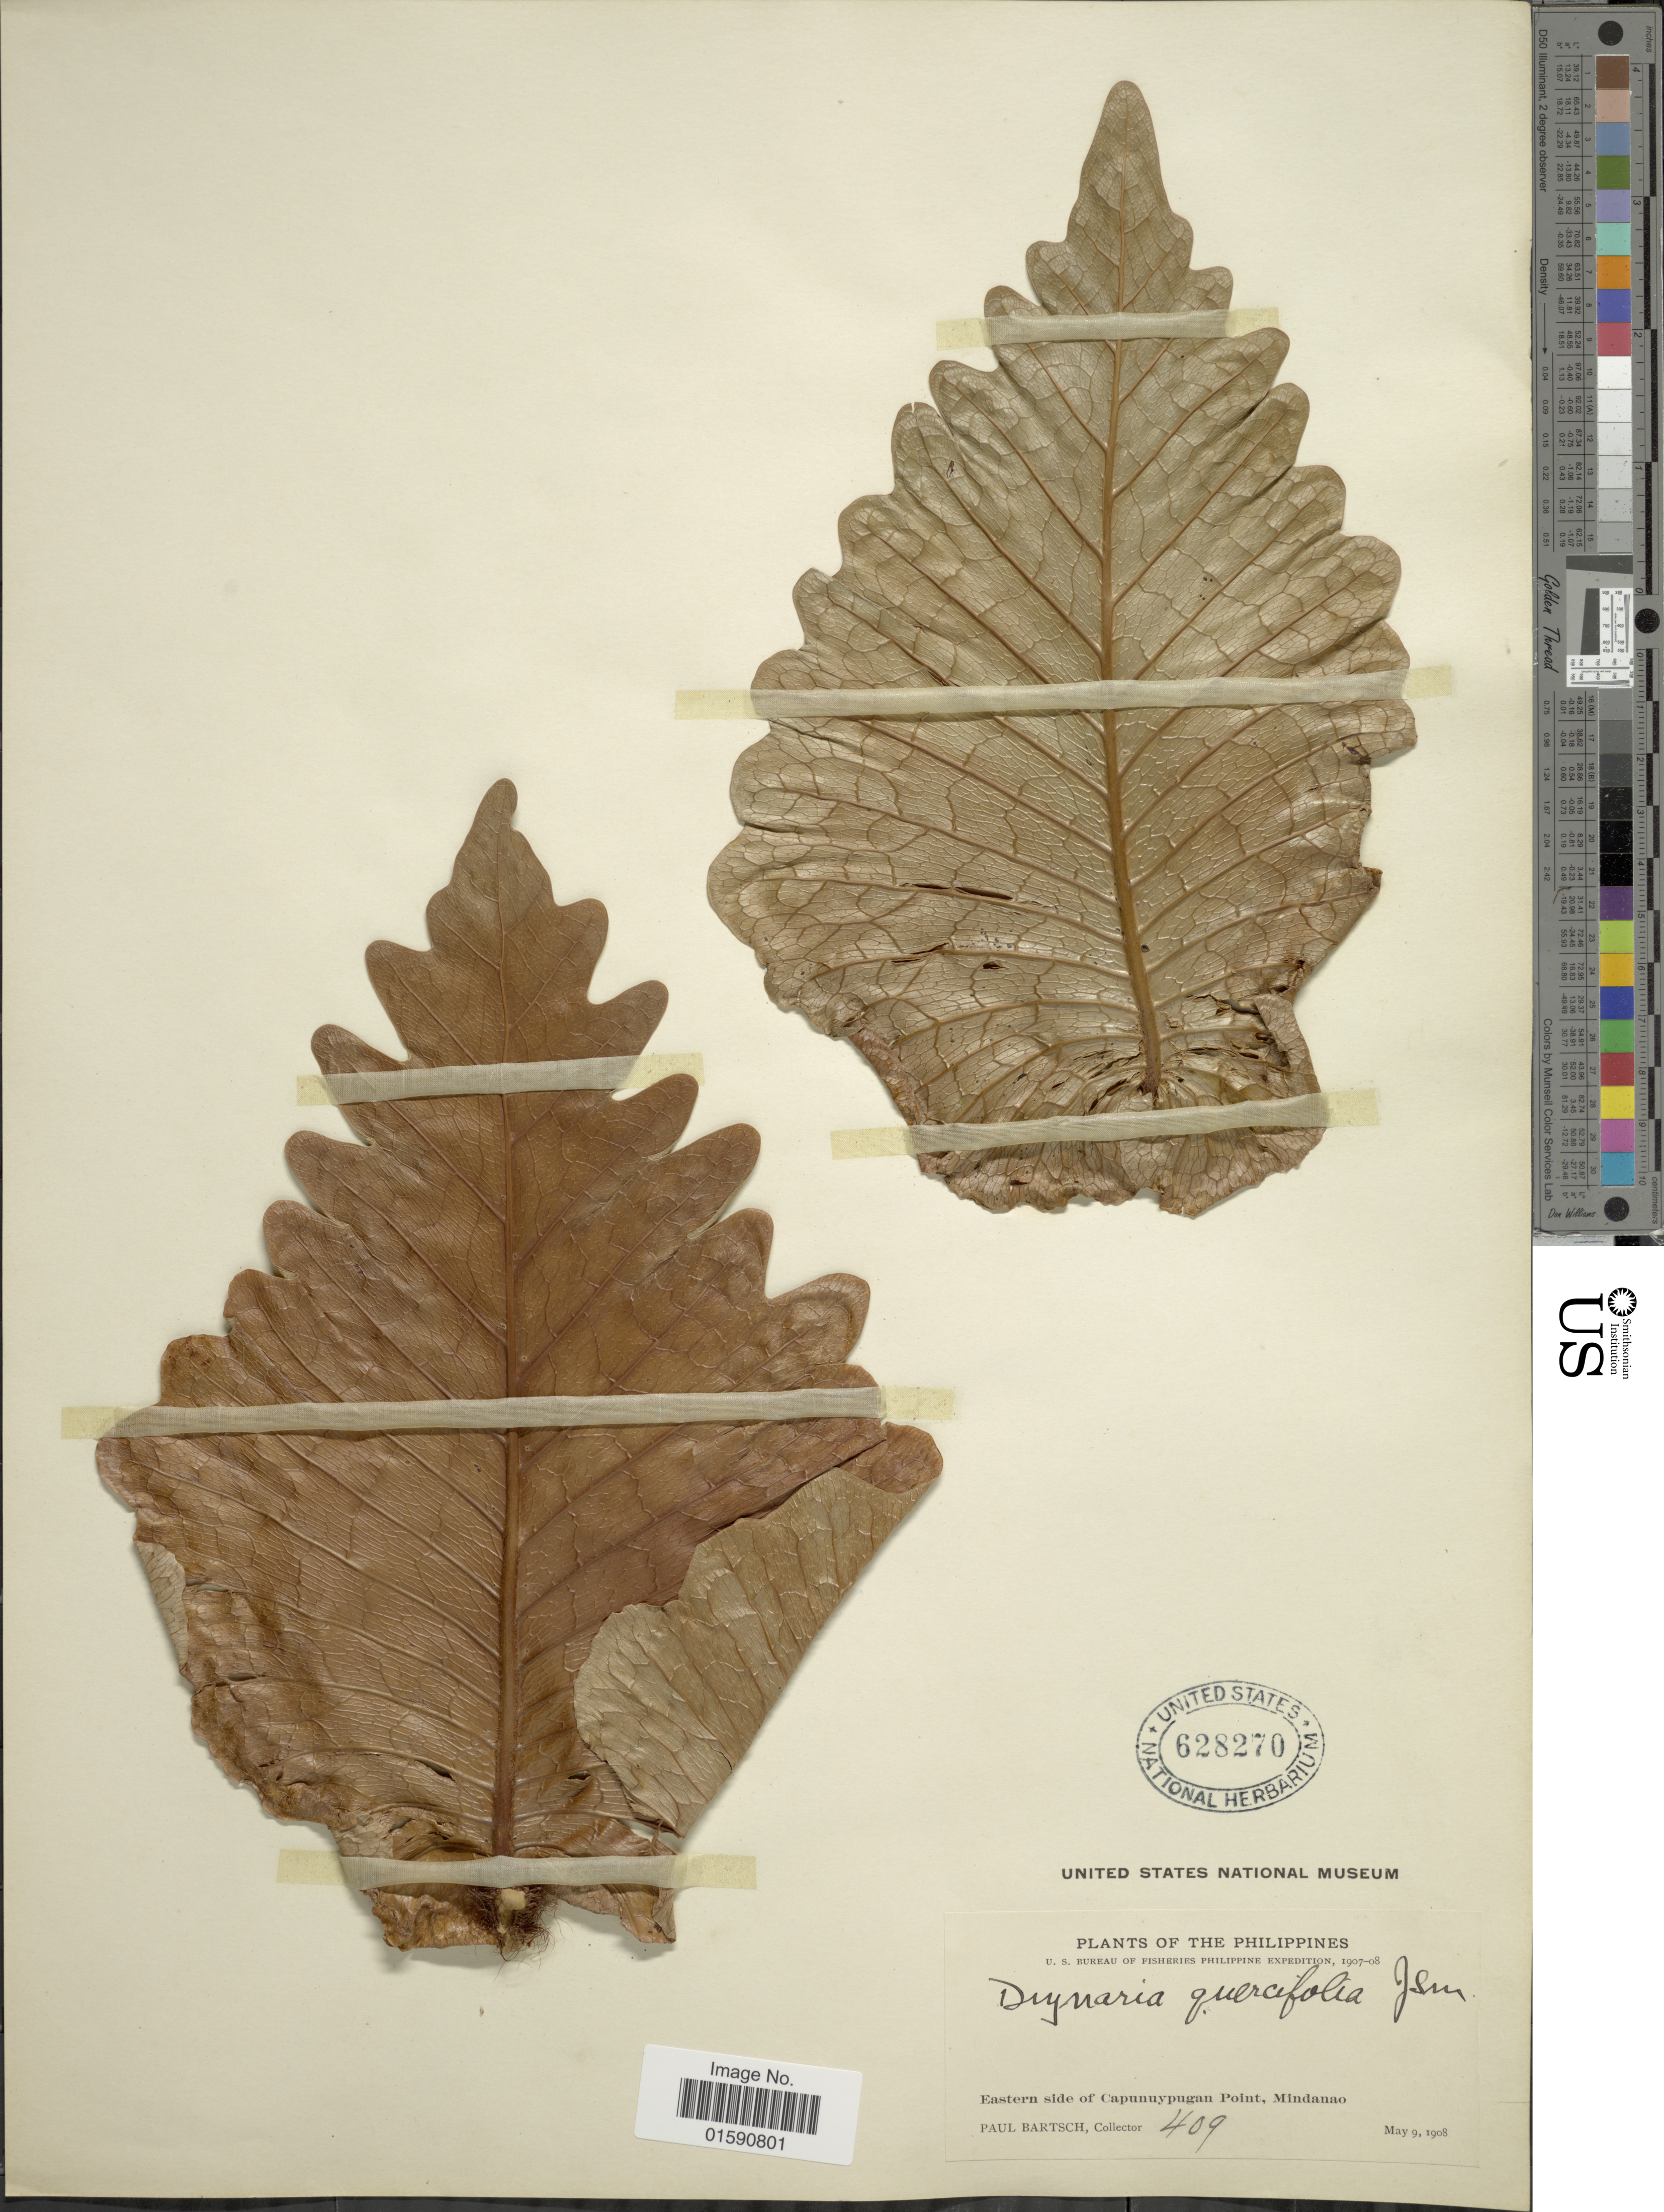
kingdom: Plantae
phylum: Tracheophyta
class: Polypodiopsida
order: Polypodiales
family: Polypodiaceae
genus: Drynaria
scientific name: Drynaria quercifolia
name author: (L.) J. Sm.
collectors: P. Bartsch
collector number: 409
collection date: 1908-05-09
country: Philippines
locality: Eastern side of Capunuypugan Point, Mindanao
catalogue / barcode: US 628270